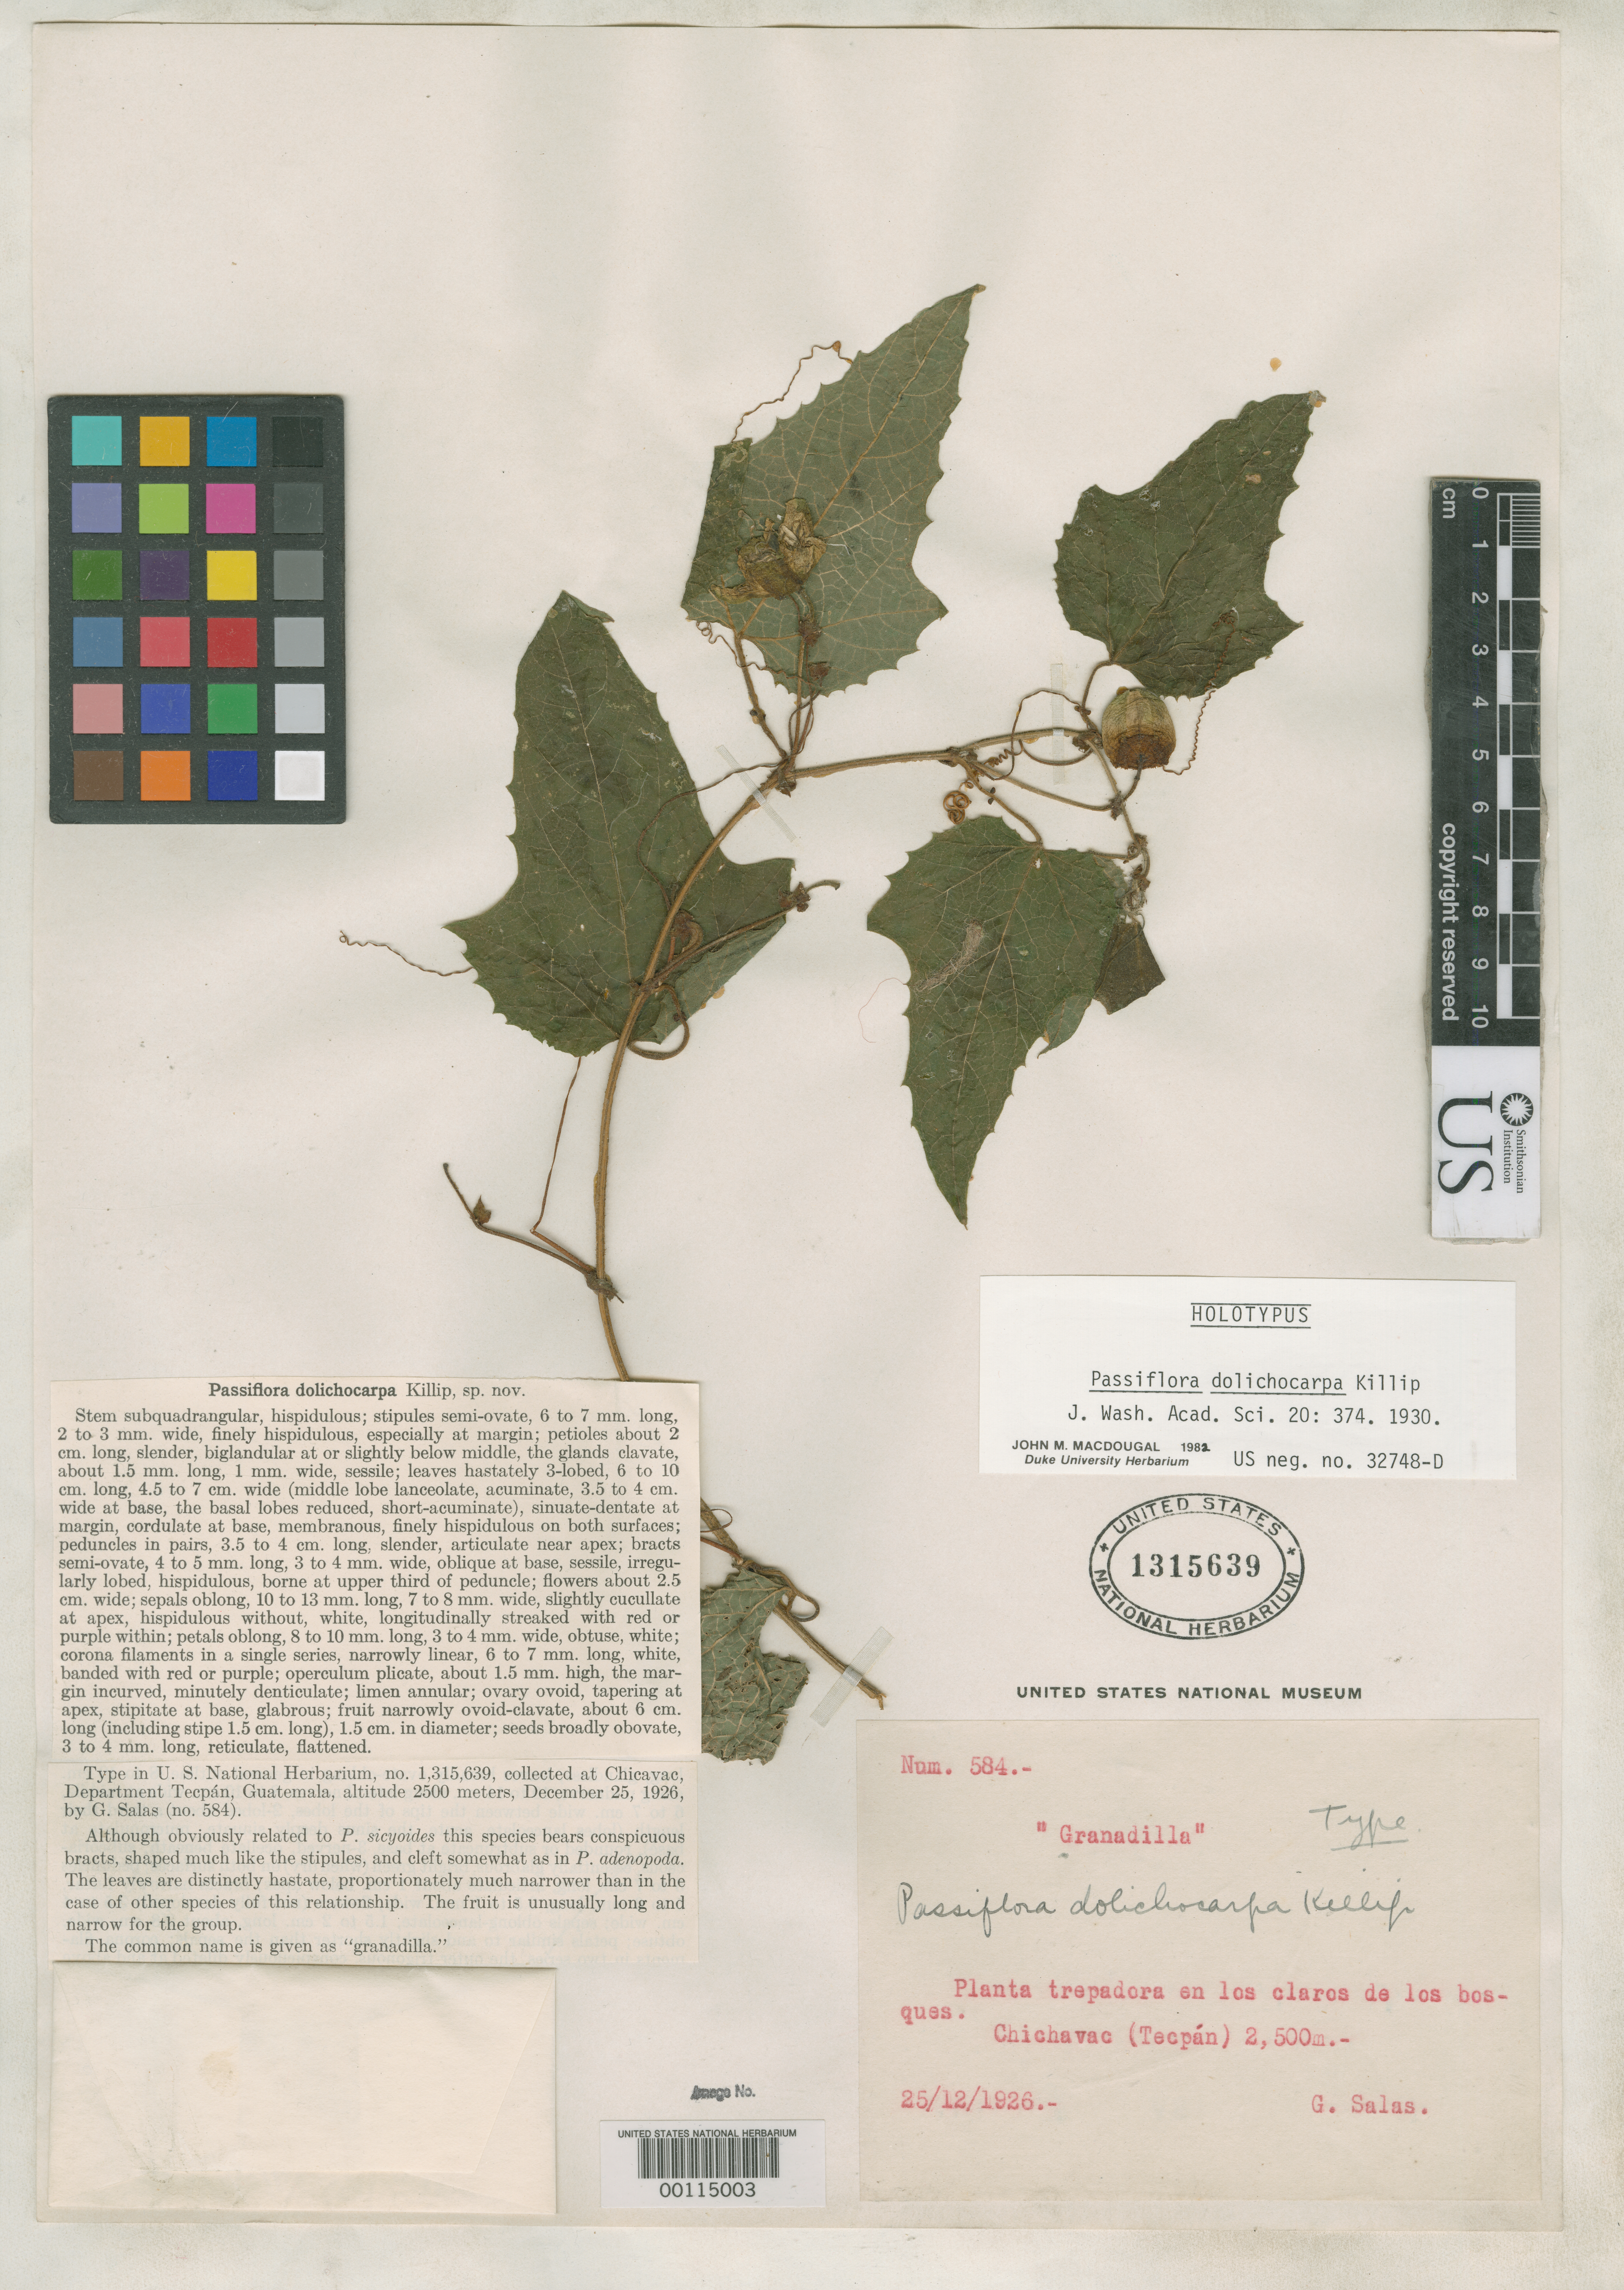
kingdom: Plantae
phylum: Tracheophyta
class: Magnoliopsida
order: Malpighiales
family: Passifloraceae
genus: Passiflora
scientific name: Passiflora dolichocarpa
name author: Killip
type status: Holotype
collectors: G. Salas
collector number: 584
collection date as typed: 25 Dec 1926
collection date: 1926-12-25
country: Guatemala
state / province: Chimaltenango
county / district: Tecpan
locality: Chichavac.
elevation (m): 2500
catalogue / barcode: US 1315639